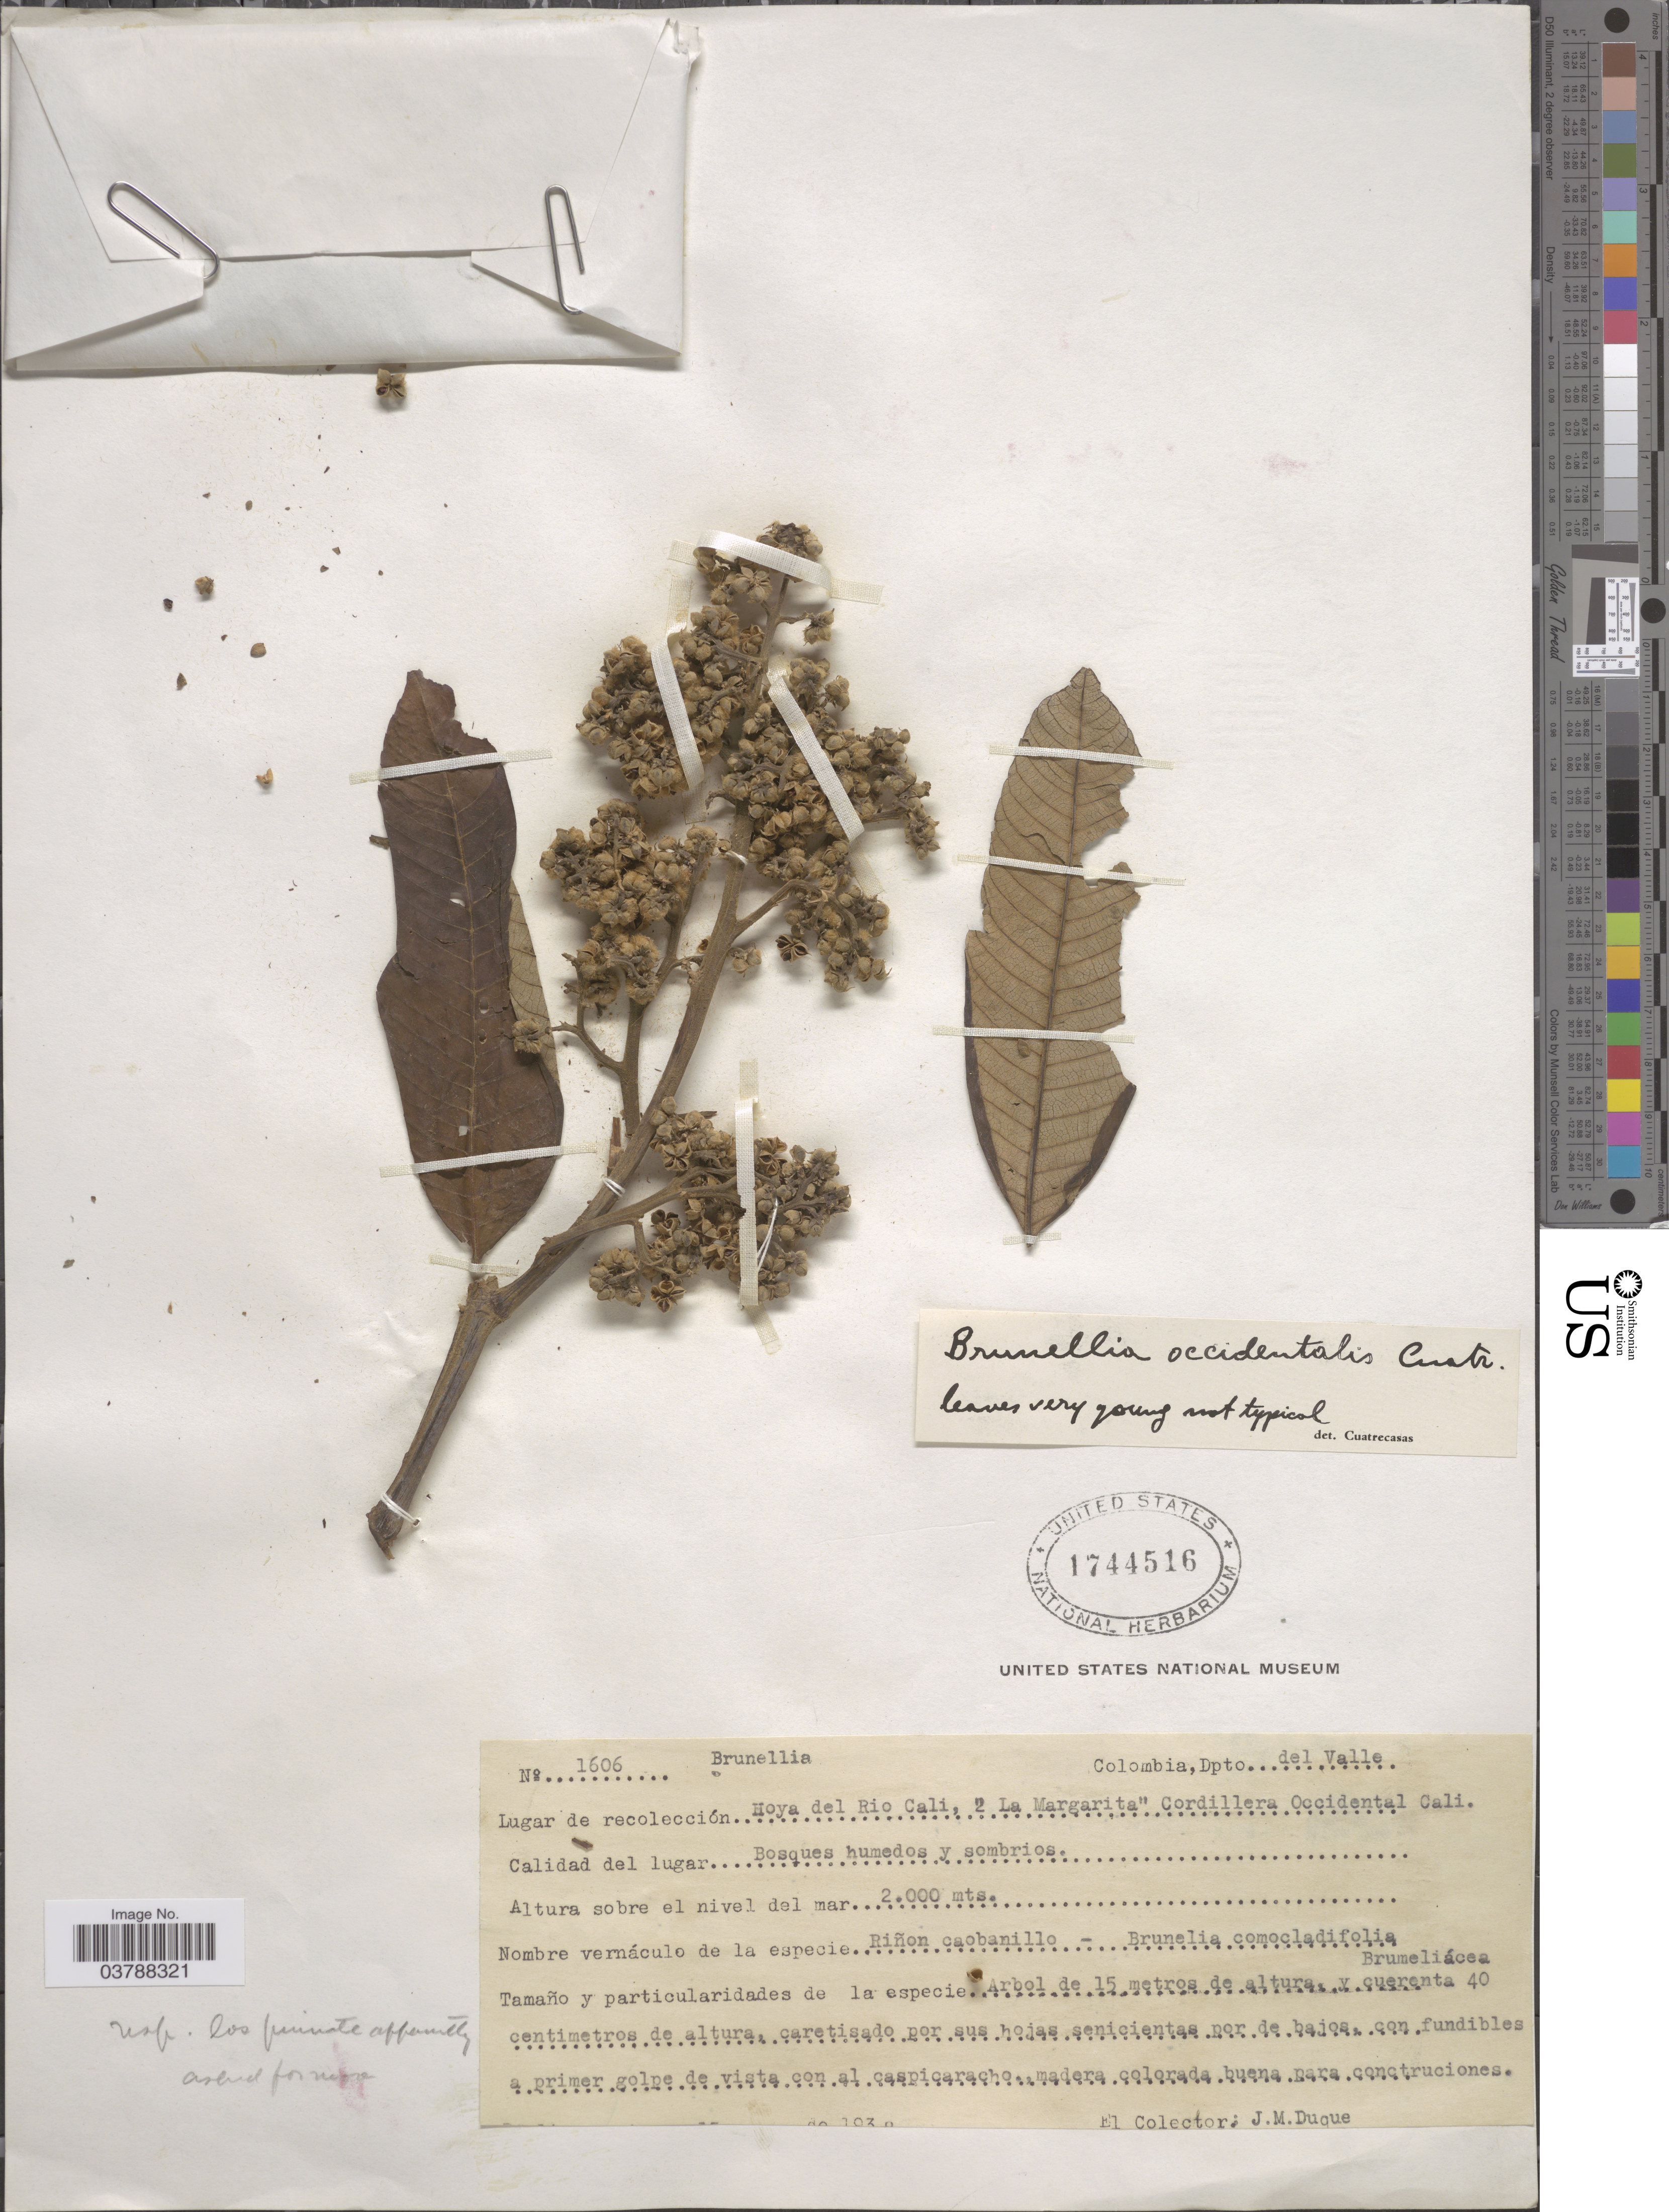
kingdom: Plantae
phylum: Tracheophyta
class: Magnoliopsida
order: Oxalidales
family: Brunelliaceae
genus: Brunellia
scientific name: Brunellia occidentalis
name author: Cuatrec.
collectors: J. Duque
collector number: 1606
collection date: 1930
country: Colombia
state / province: Valle del Cauca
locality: Dpto. del Valle. Hoya del Rio Cali, "2 La Margarita" Cordillera Occidental Cali.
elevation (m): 2000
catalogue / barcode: US 1744516